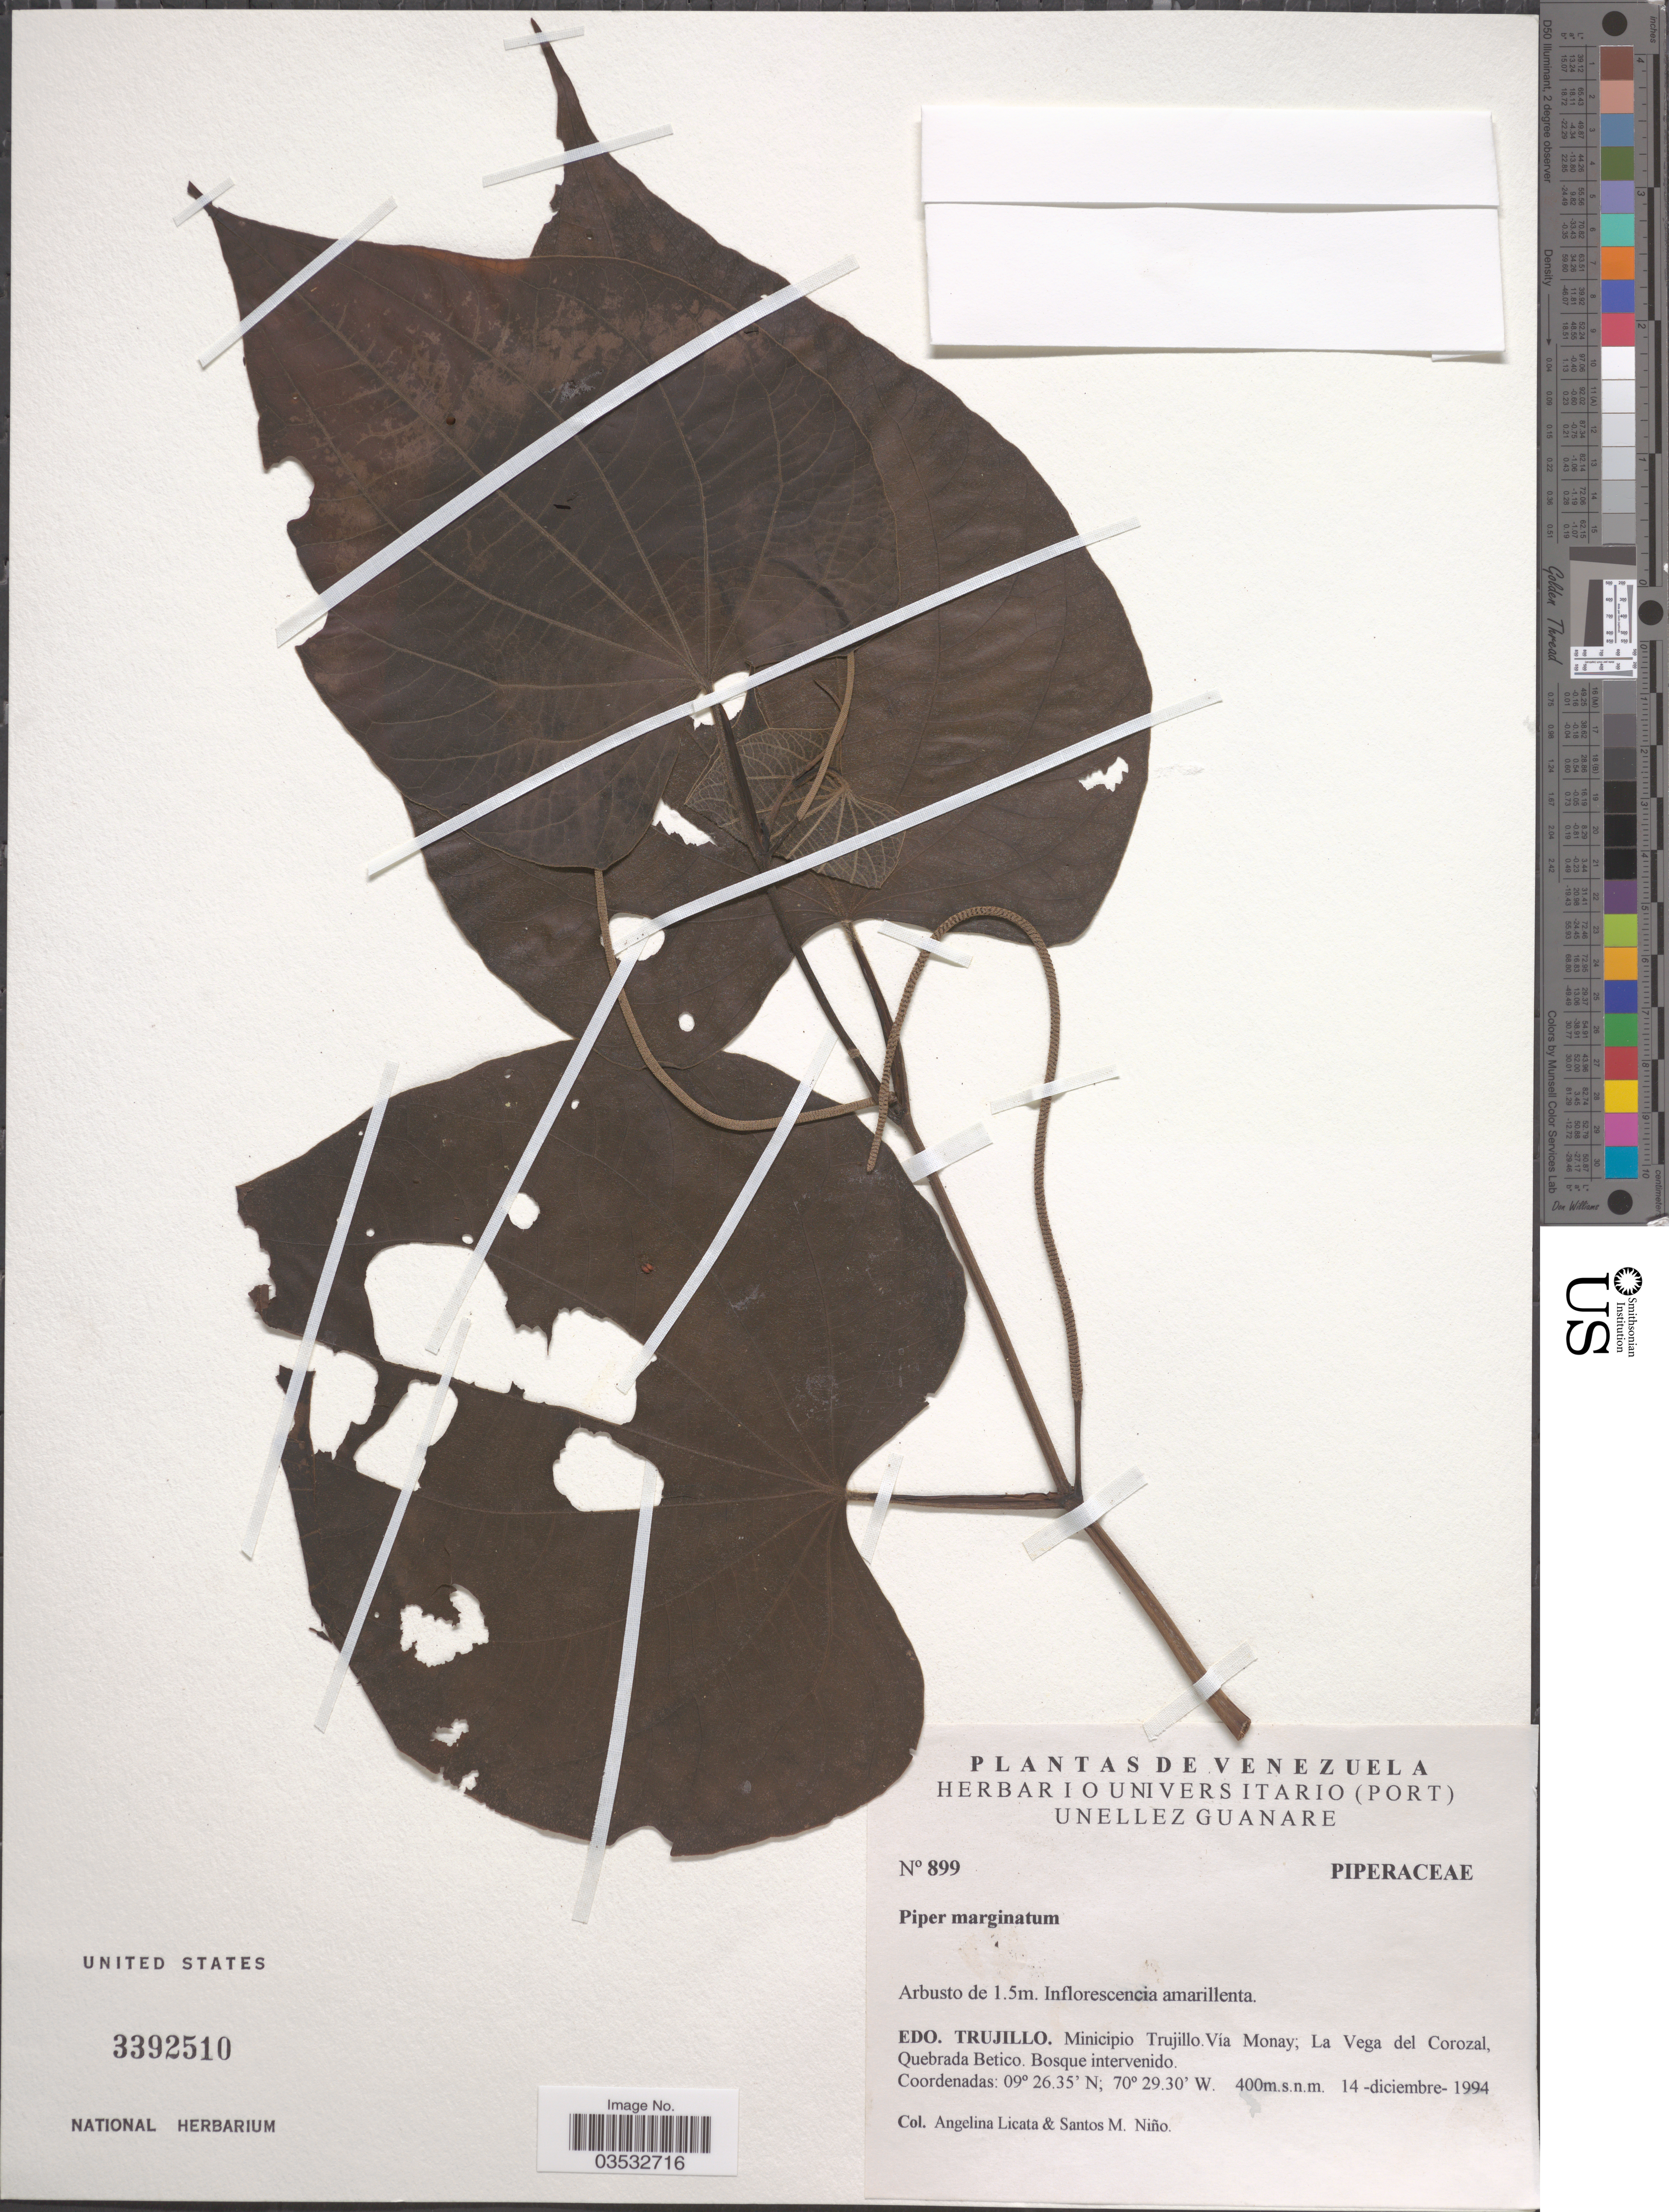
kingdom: Plantae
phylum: Tracheophyta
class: Magnoliopsida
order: Piperales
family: Piperaceae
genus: Piper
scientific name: Piper marginatum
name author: Jacq.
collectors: A. Licata & S. M. Niño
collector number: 899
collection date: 1994-12-14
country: Venezuela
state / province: Trujillo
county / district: Trujillo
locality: Vía Monay; La Vega del Corazal, Quebrada Betico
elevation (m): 400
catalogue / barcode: US 3392510